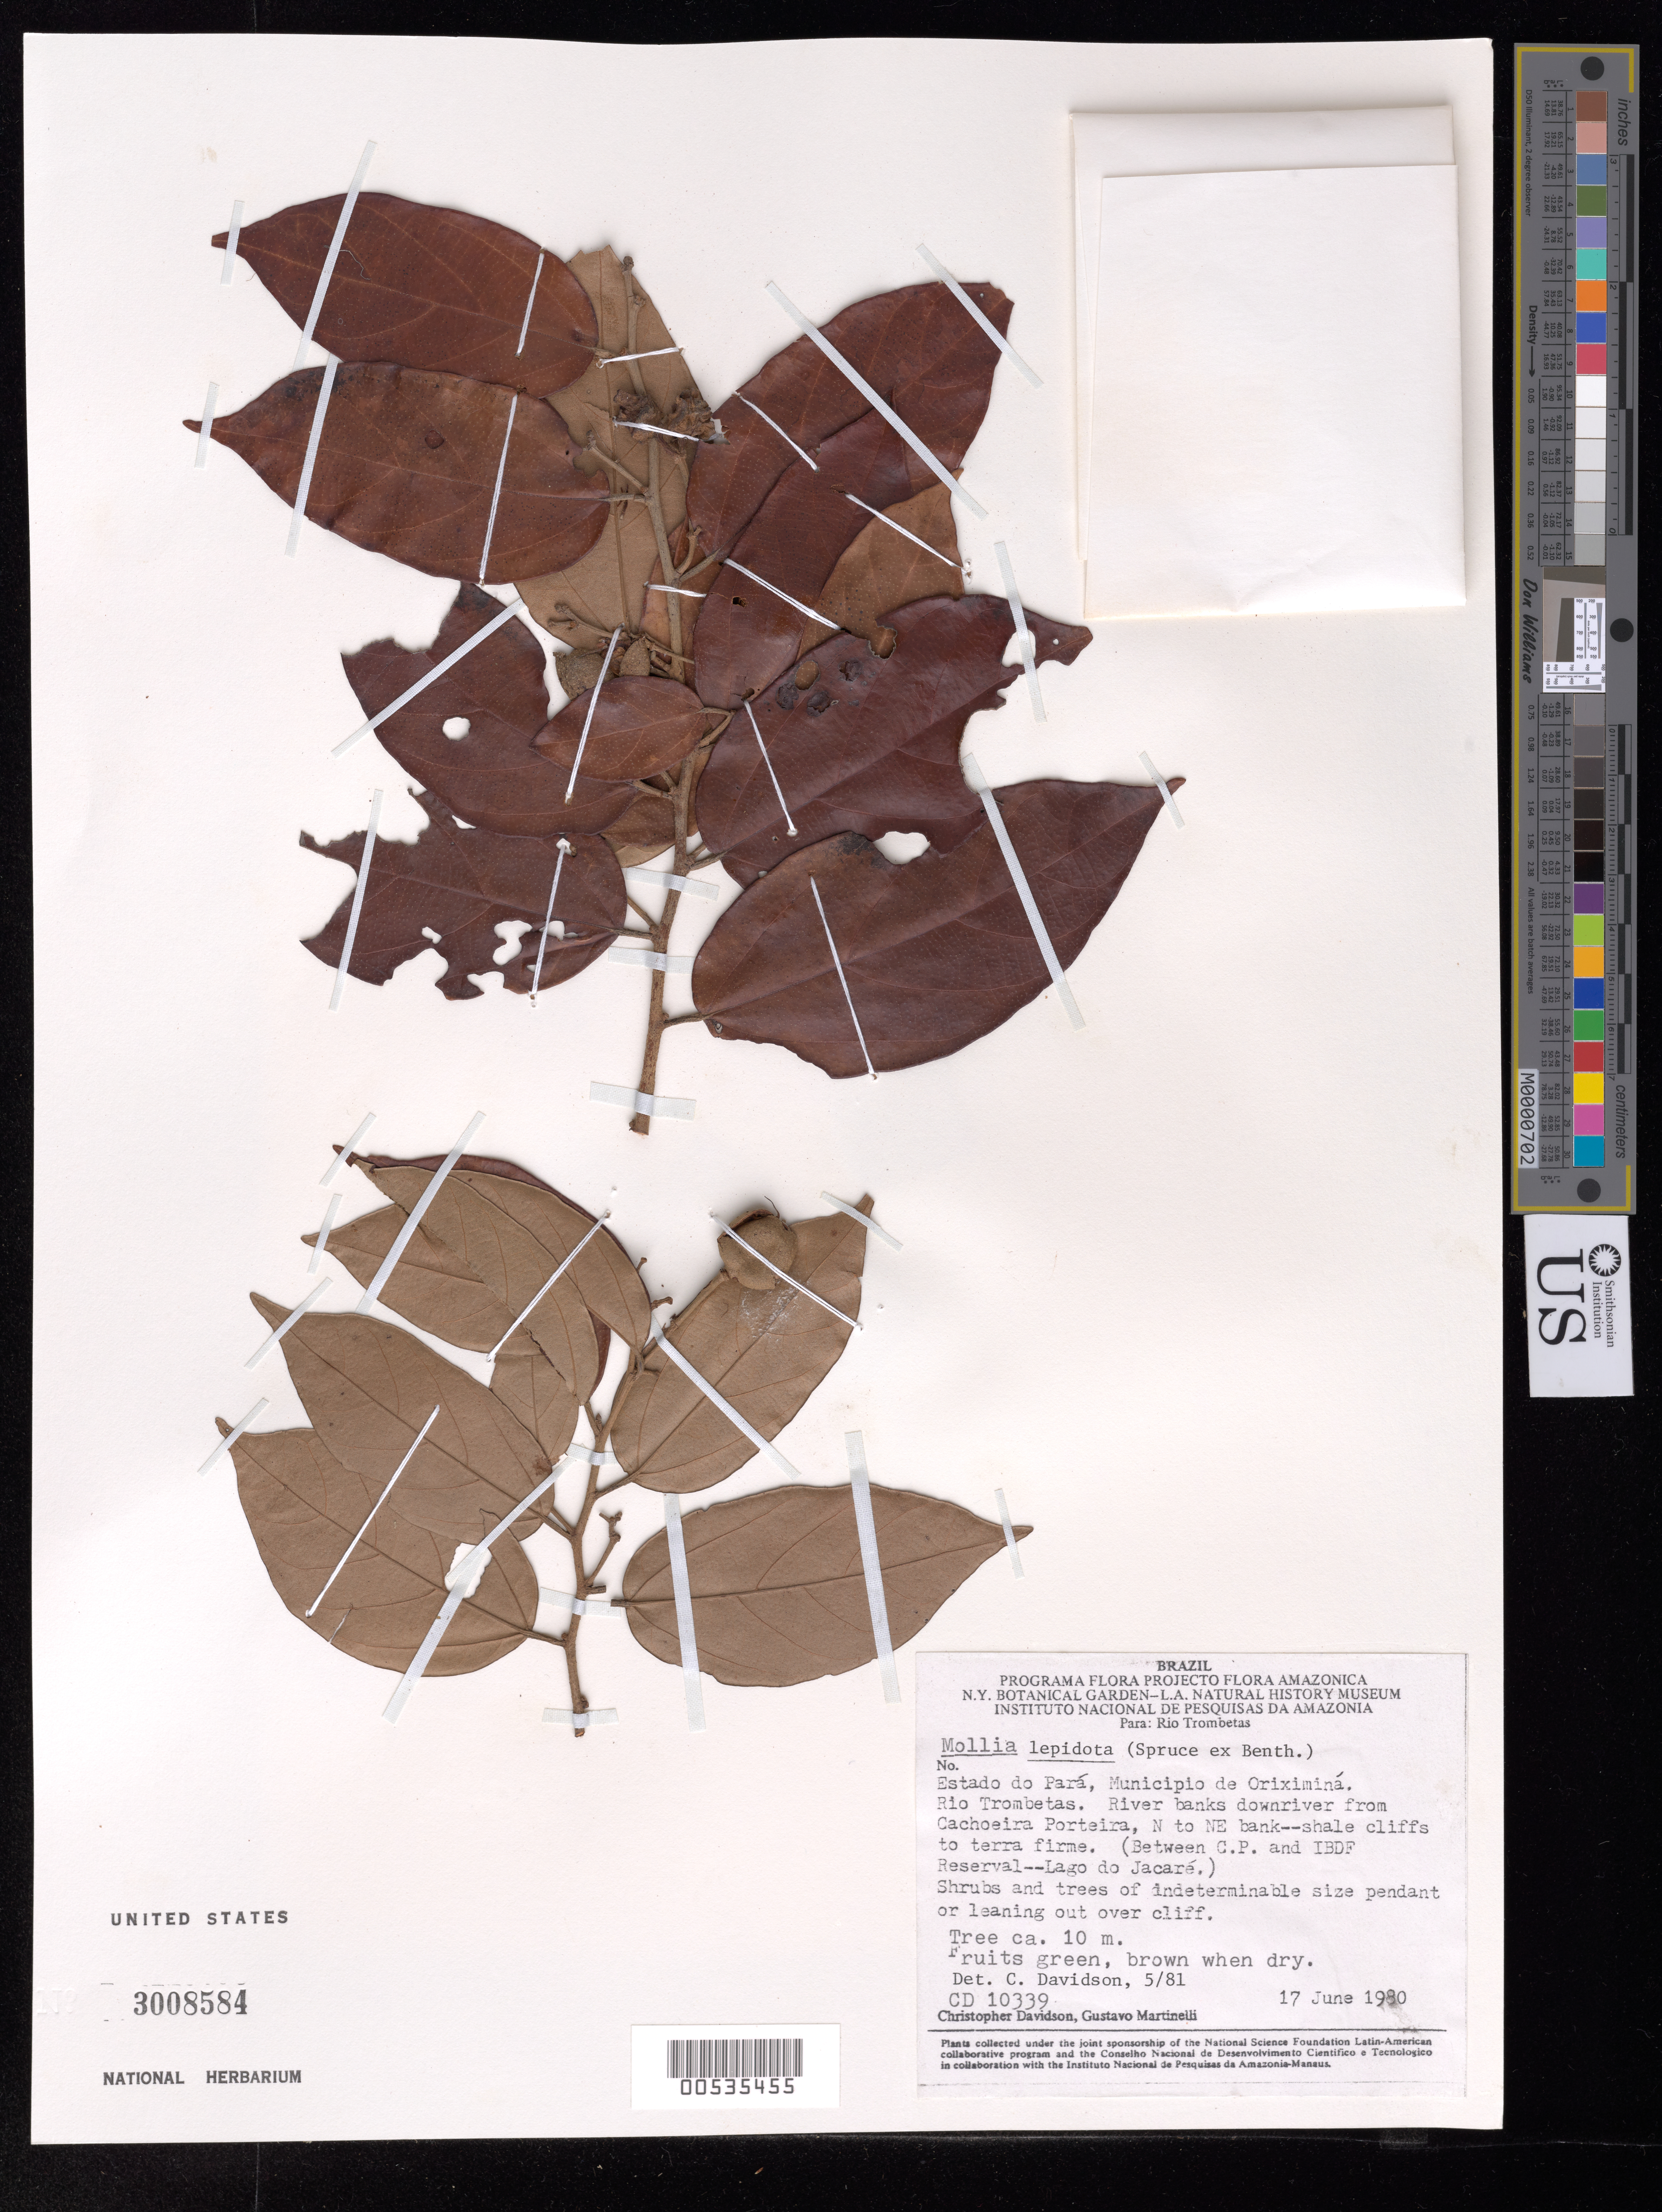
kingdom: Plantae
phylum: Tracheophyta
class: Magnoliopsida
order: Malvales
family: Malvaceae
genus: Mollia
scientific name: Mollia sphaerocarpa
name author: Gleason ex Record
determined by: Dorr, Laurence J., Curator (BOT), Smithsonian Institution - National Museum of Natural History (UNITED STATES)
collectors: C. Davidson & G. Martinelli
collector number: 10339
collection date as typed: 17 Jun 1980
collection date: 1980-06-17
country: Brazil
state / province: Pará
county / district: Oriximiná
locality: Rio Trombetas. River banks downriver from Cachoeira Porteira, N to NE. Between C.P. and IBDF Reserval-Lago do Jacaré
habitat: Bank-shale cliffs to terra firme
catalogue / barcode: US 3008584